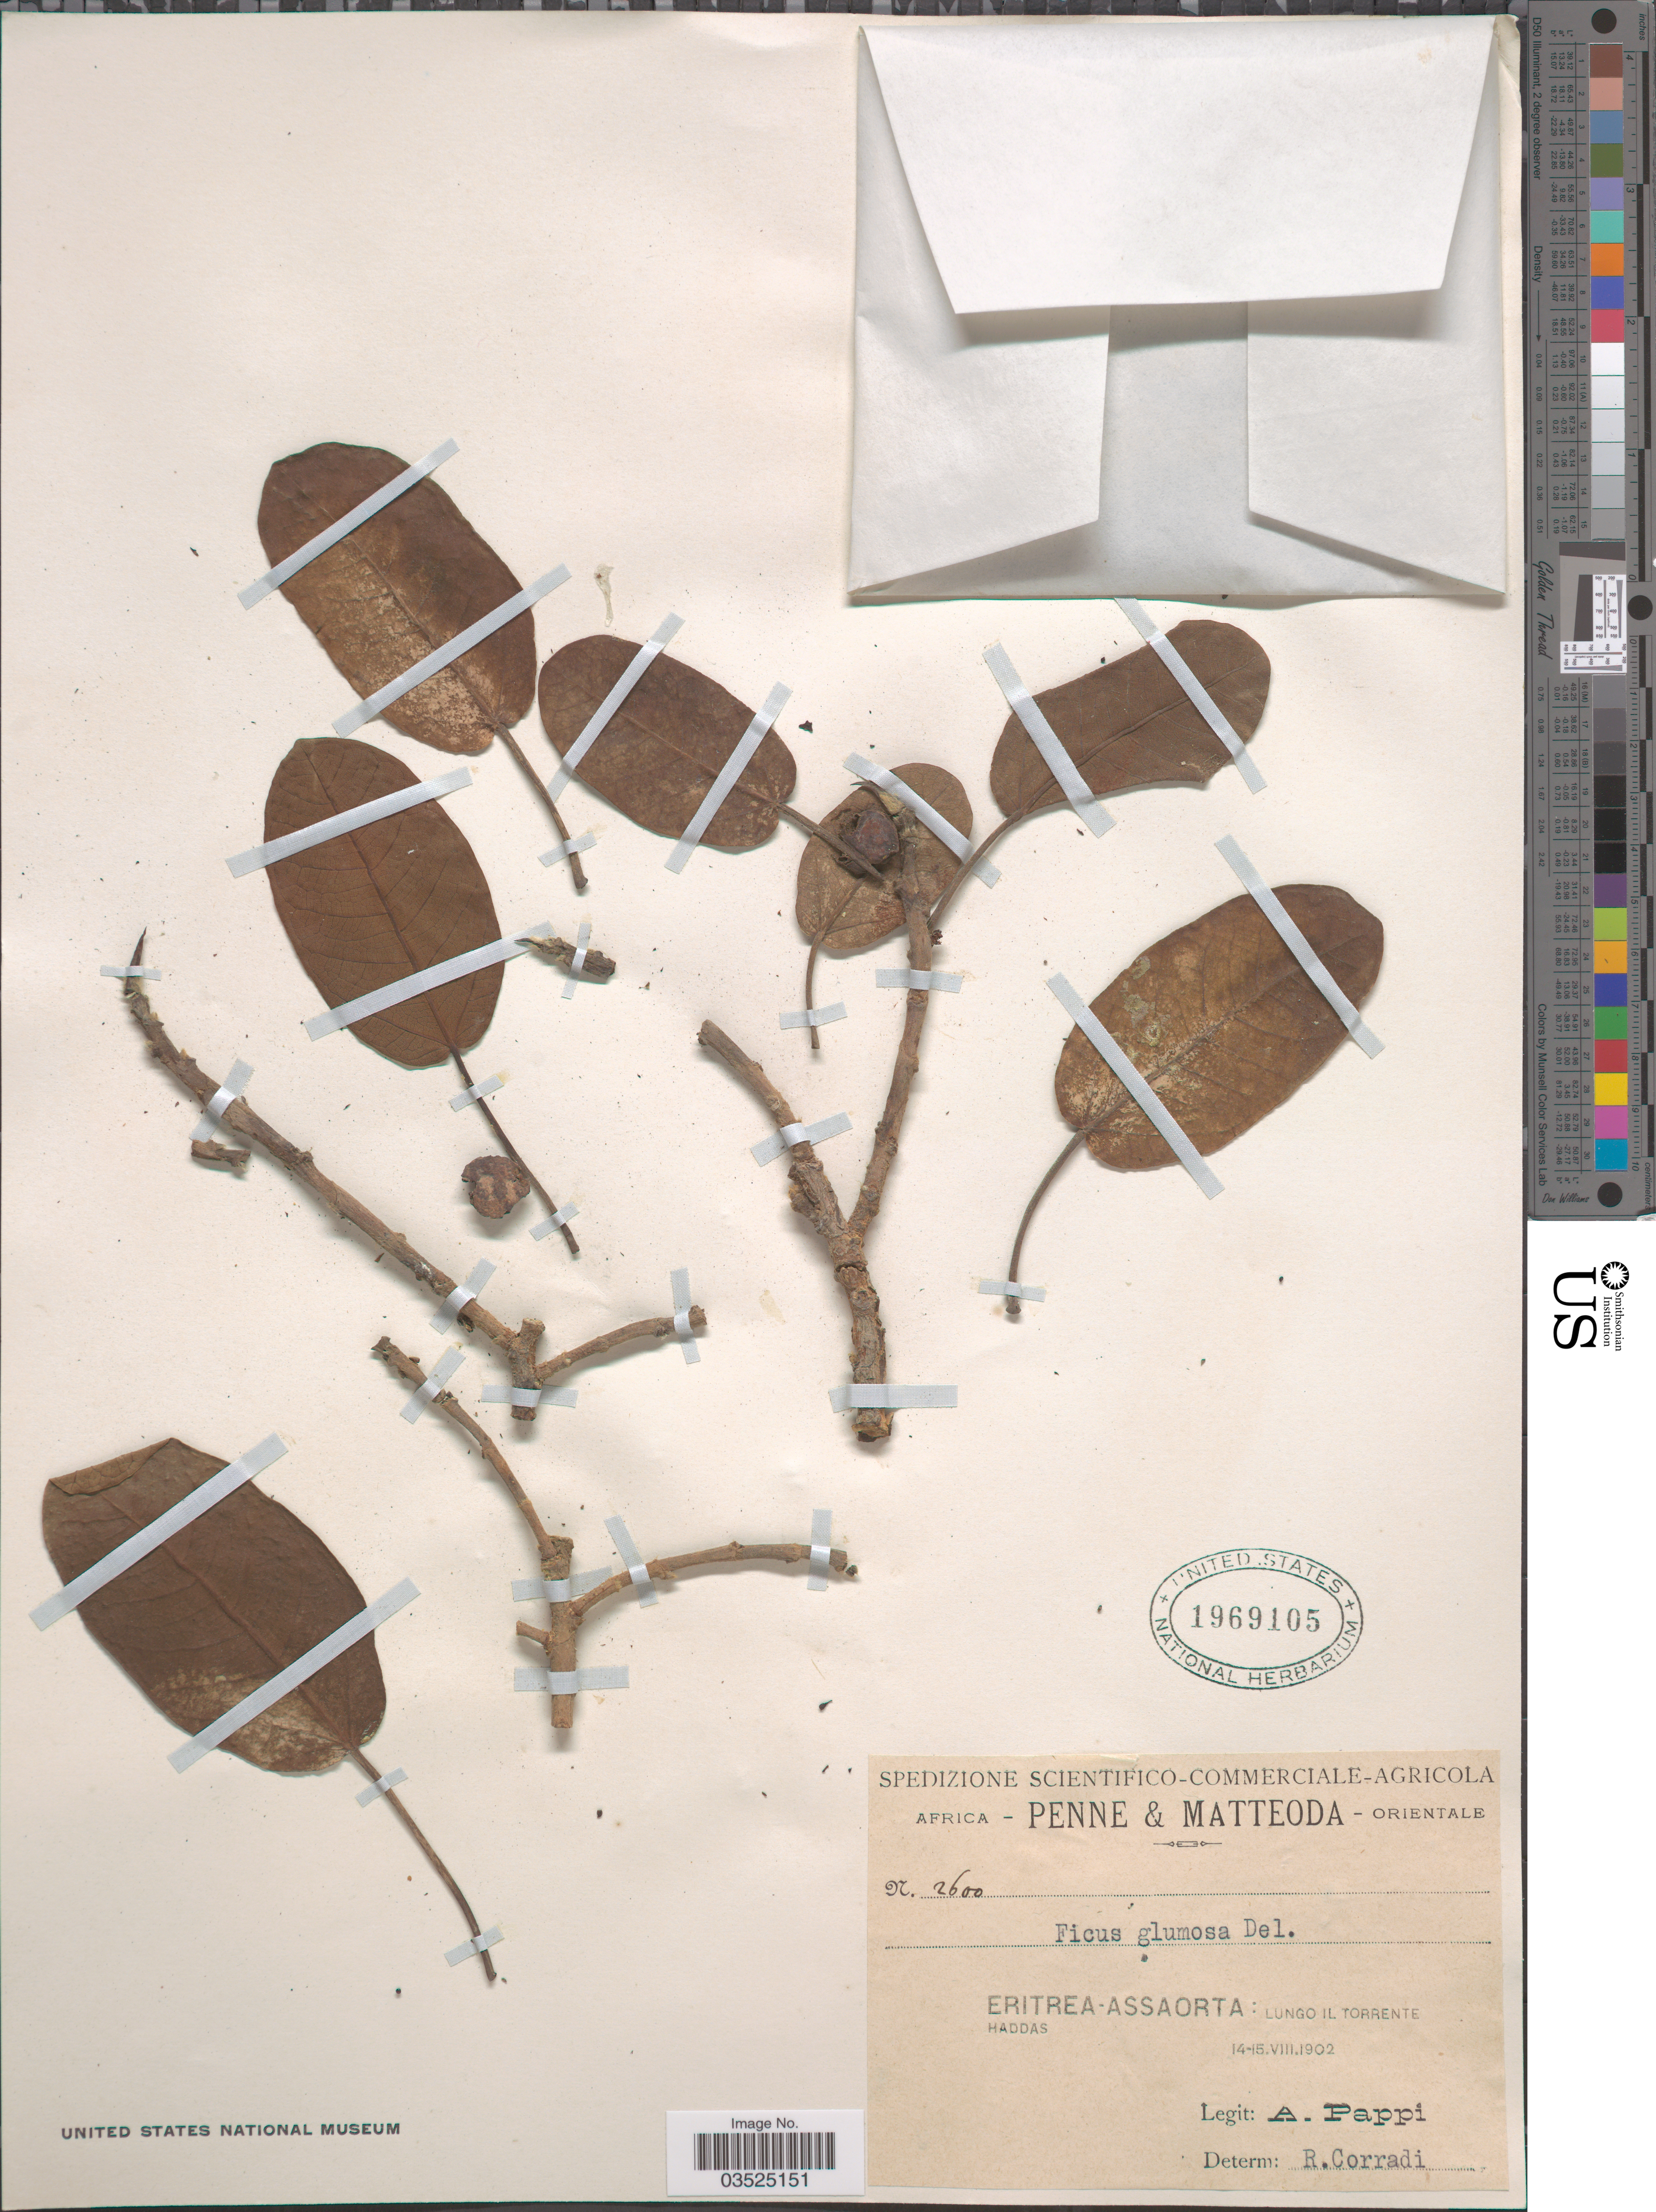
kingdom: Plantae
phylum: Tracheophyta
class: Magnoliopsida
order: Rosales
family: Moraceae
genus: Ficus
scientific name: Ficus glumosa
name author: Delile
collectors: A. Pappi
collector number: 2600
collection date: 1902-08-14/1902-08-15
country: Eritrea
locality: Africa Orientale.? Eritrea-Assaorta: Lungo Il. Torrente. Haddas.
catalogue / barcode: US 1969105